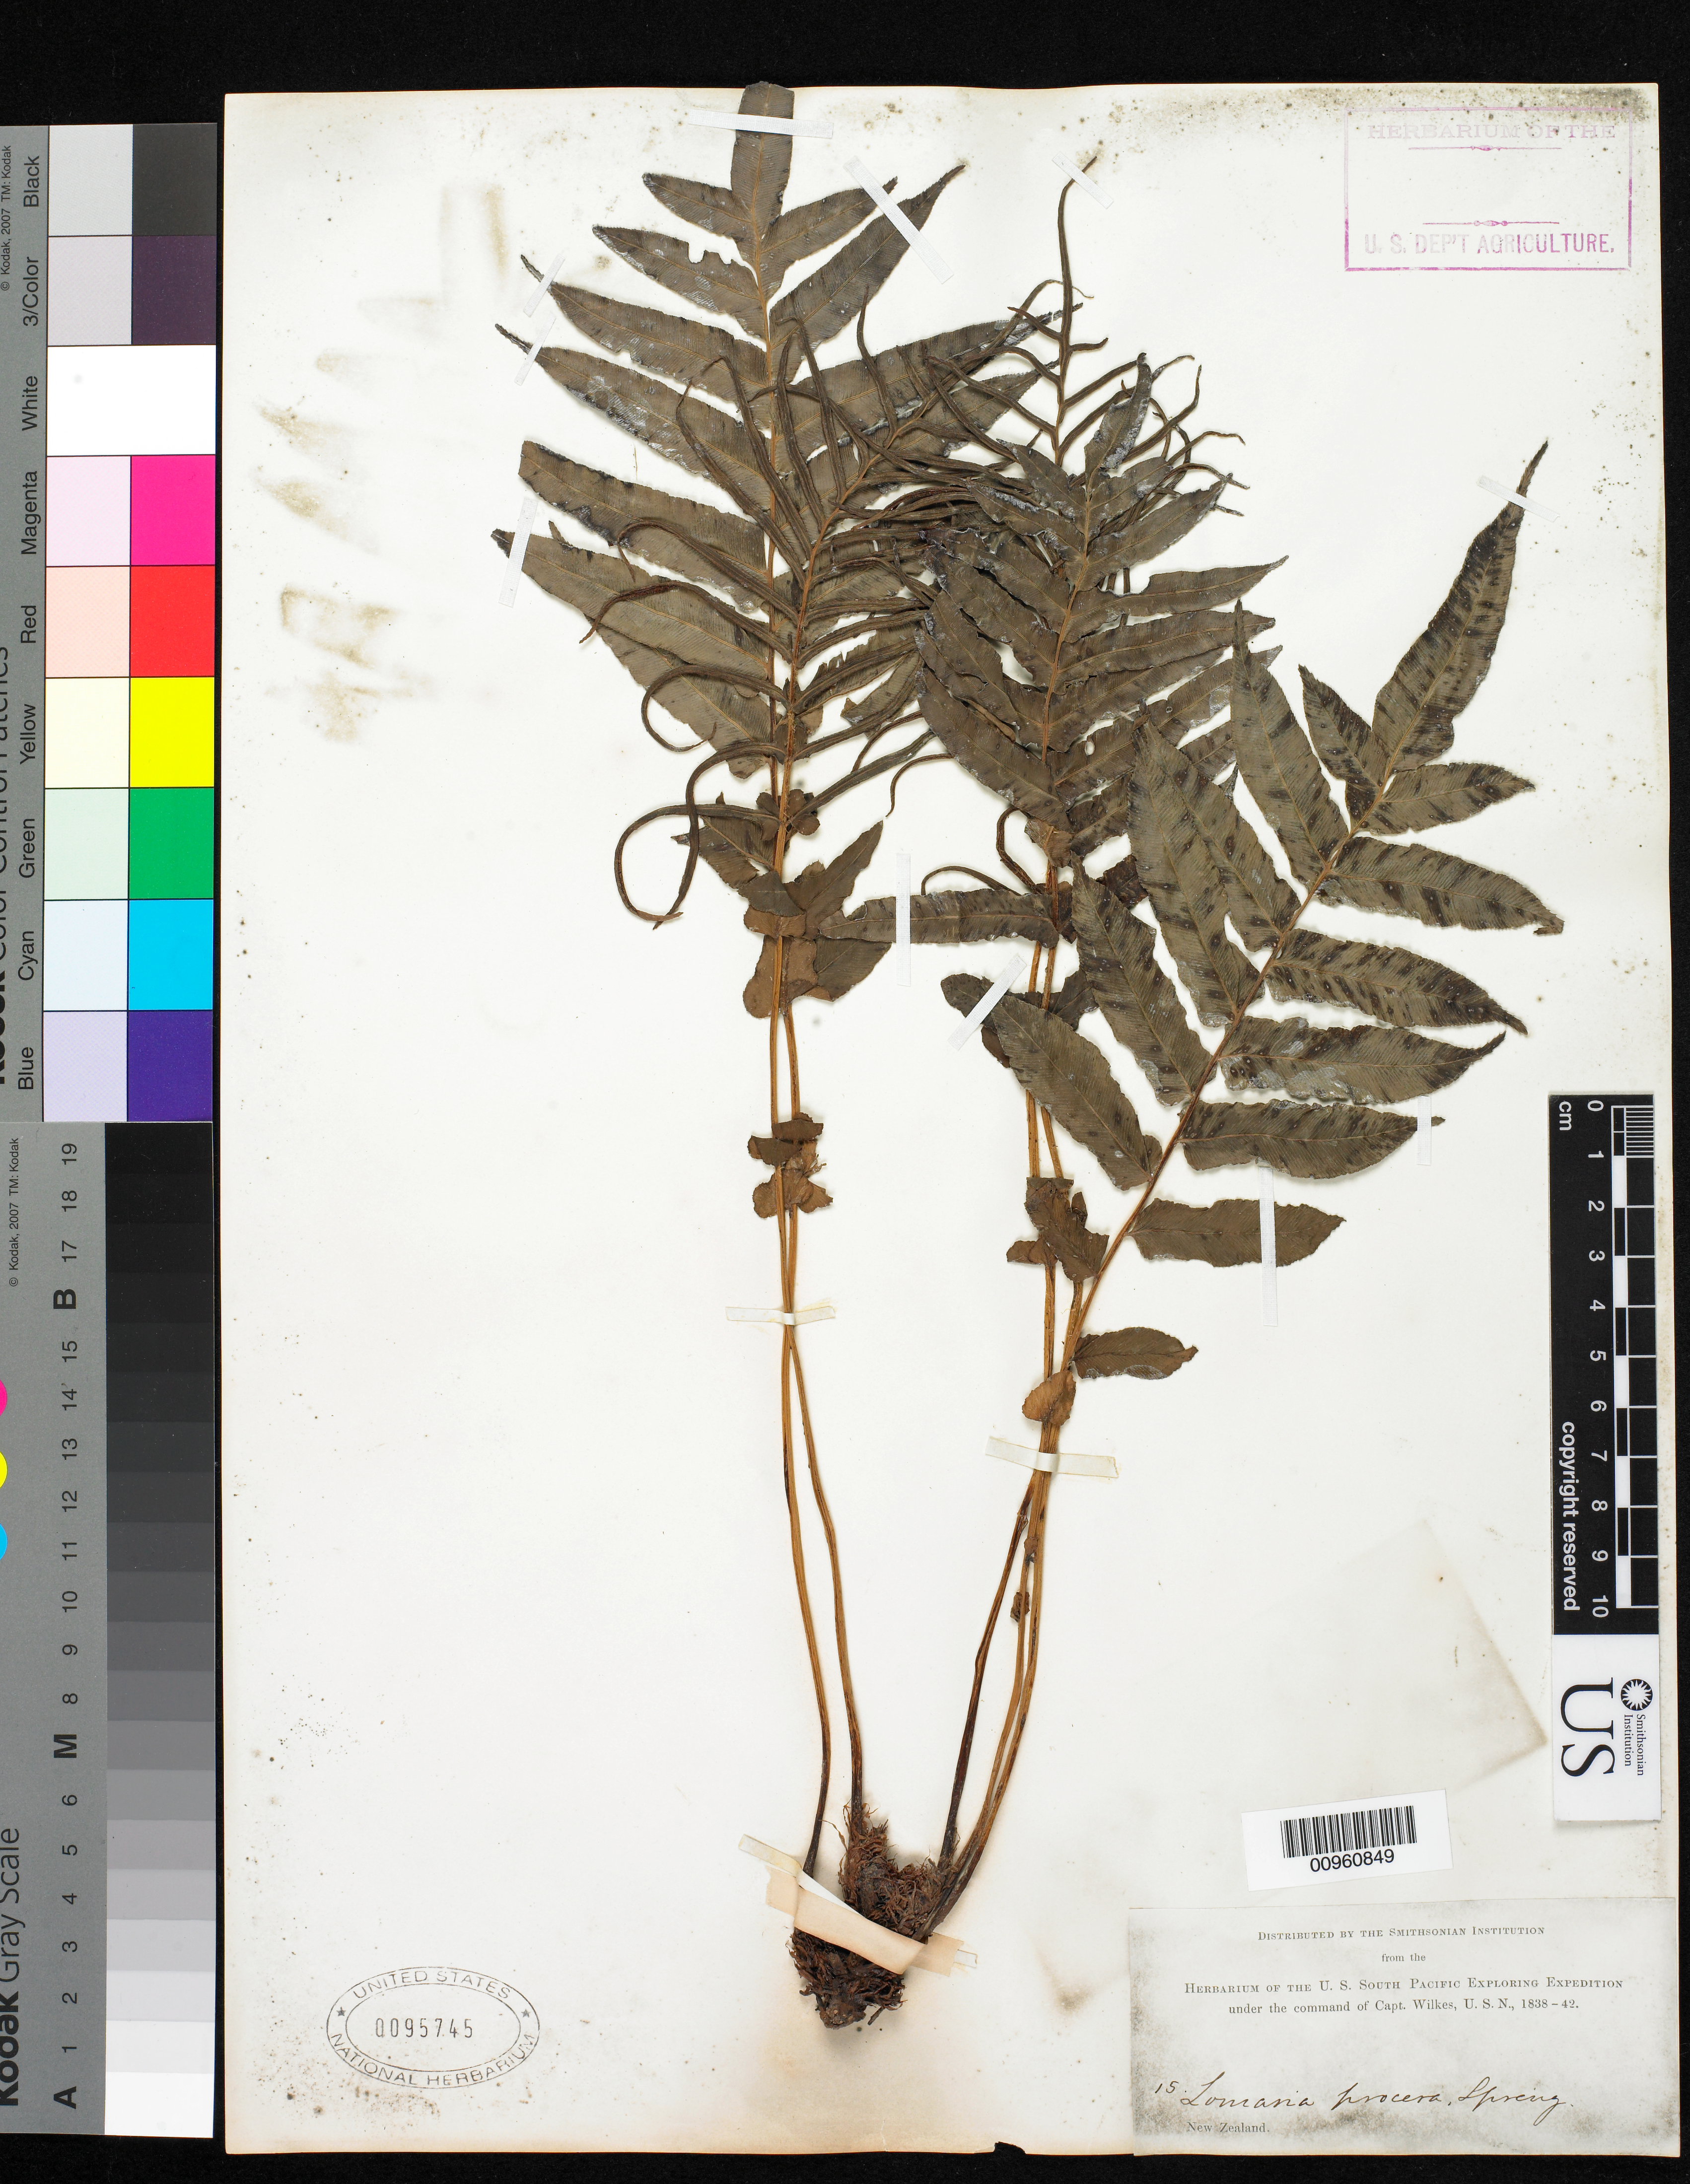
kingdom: Plantae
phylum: Tracheophyta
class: Polypodiopsida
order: Polypodiales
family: Blechnaceae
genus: Blechnum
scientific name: Blechnum capense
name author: (L.) Schltdl.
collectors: Wilkes Explor. Exped.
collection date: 1838/1842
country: New Zealand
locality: Bay of Islands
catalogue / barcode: US 95745